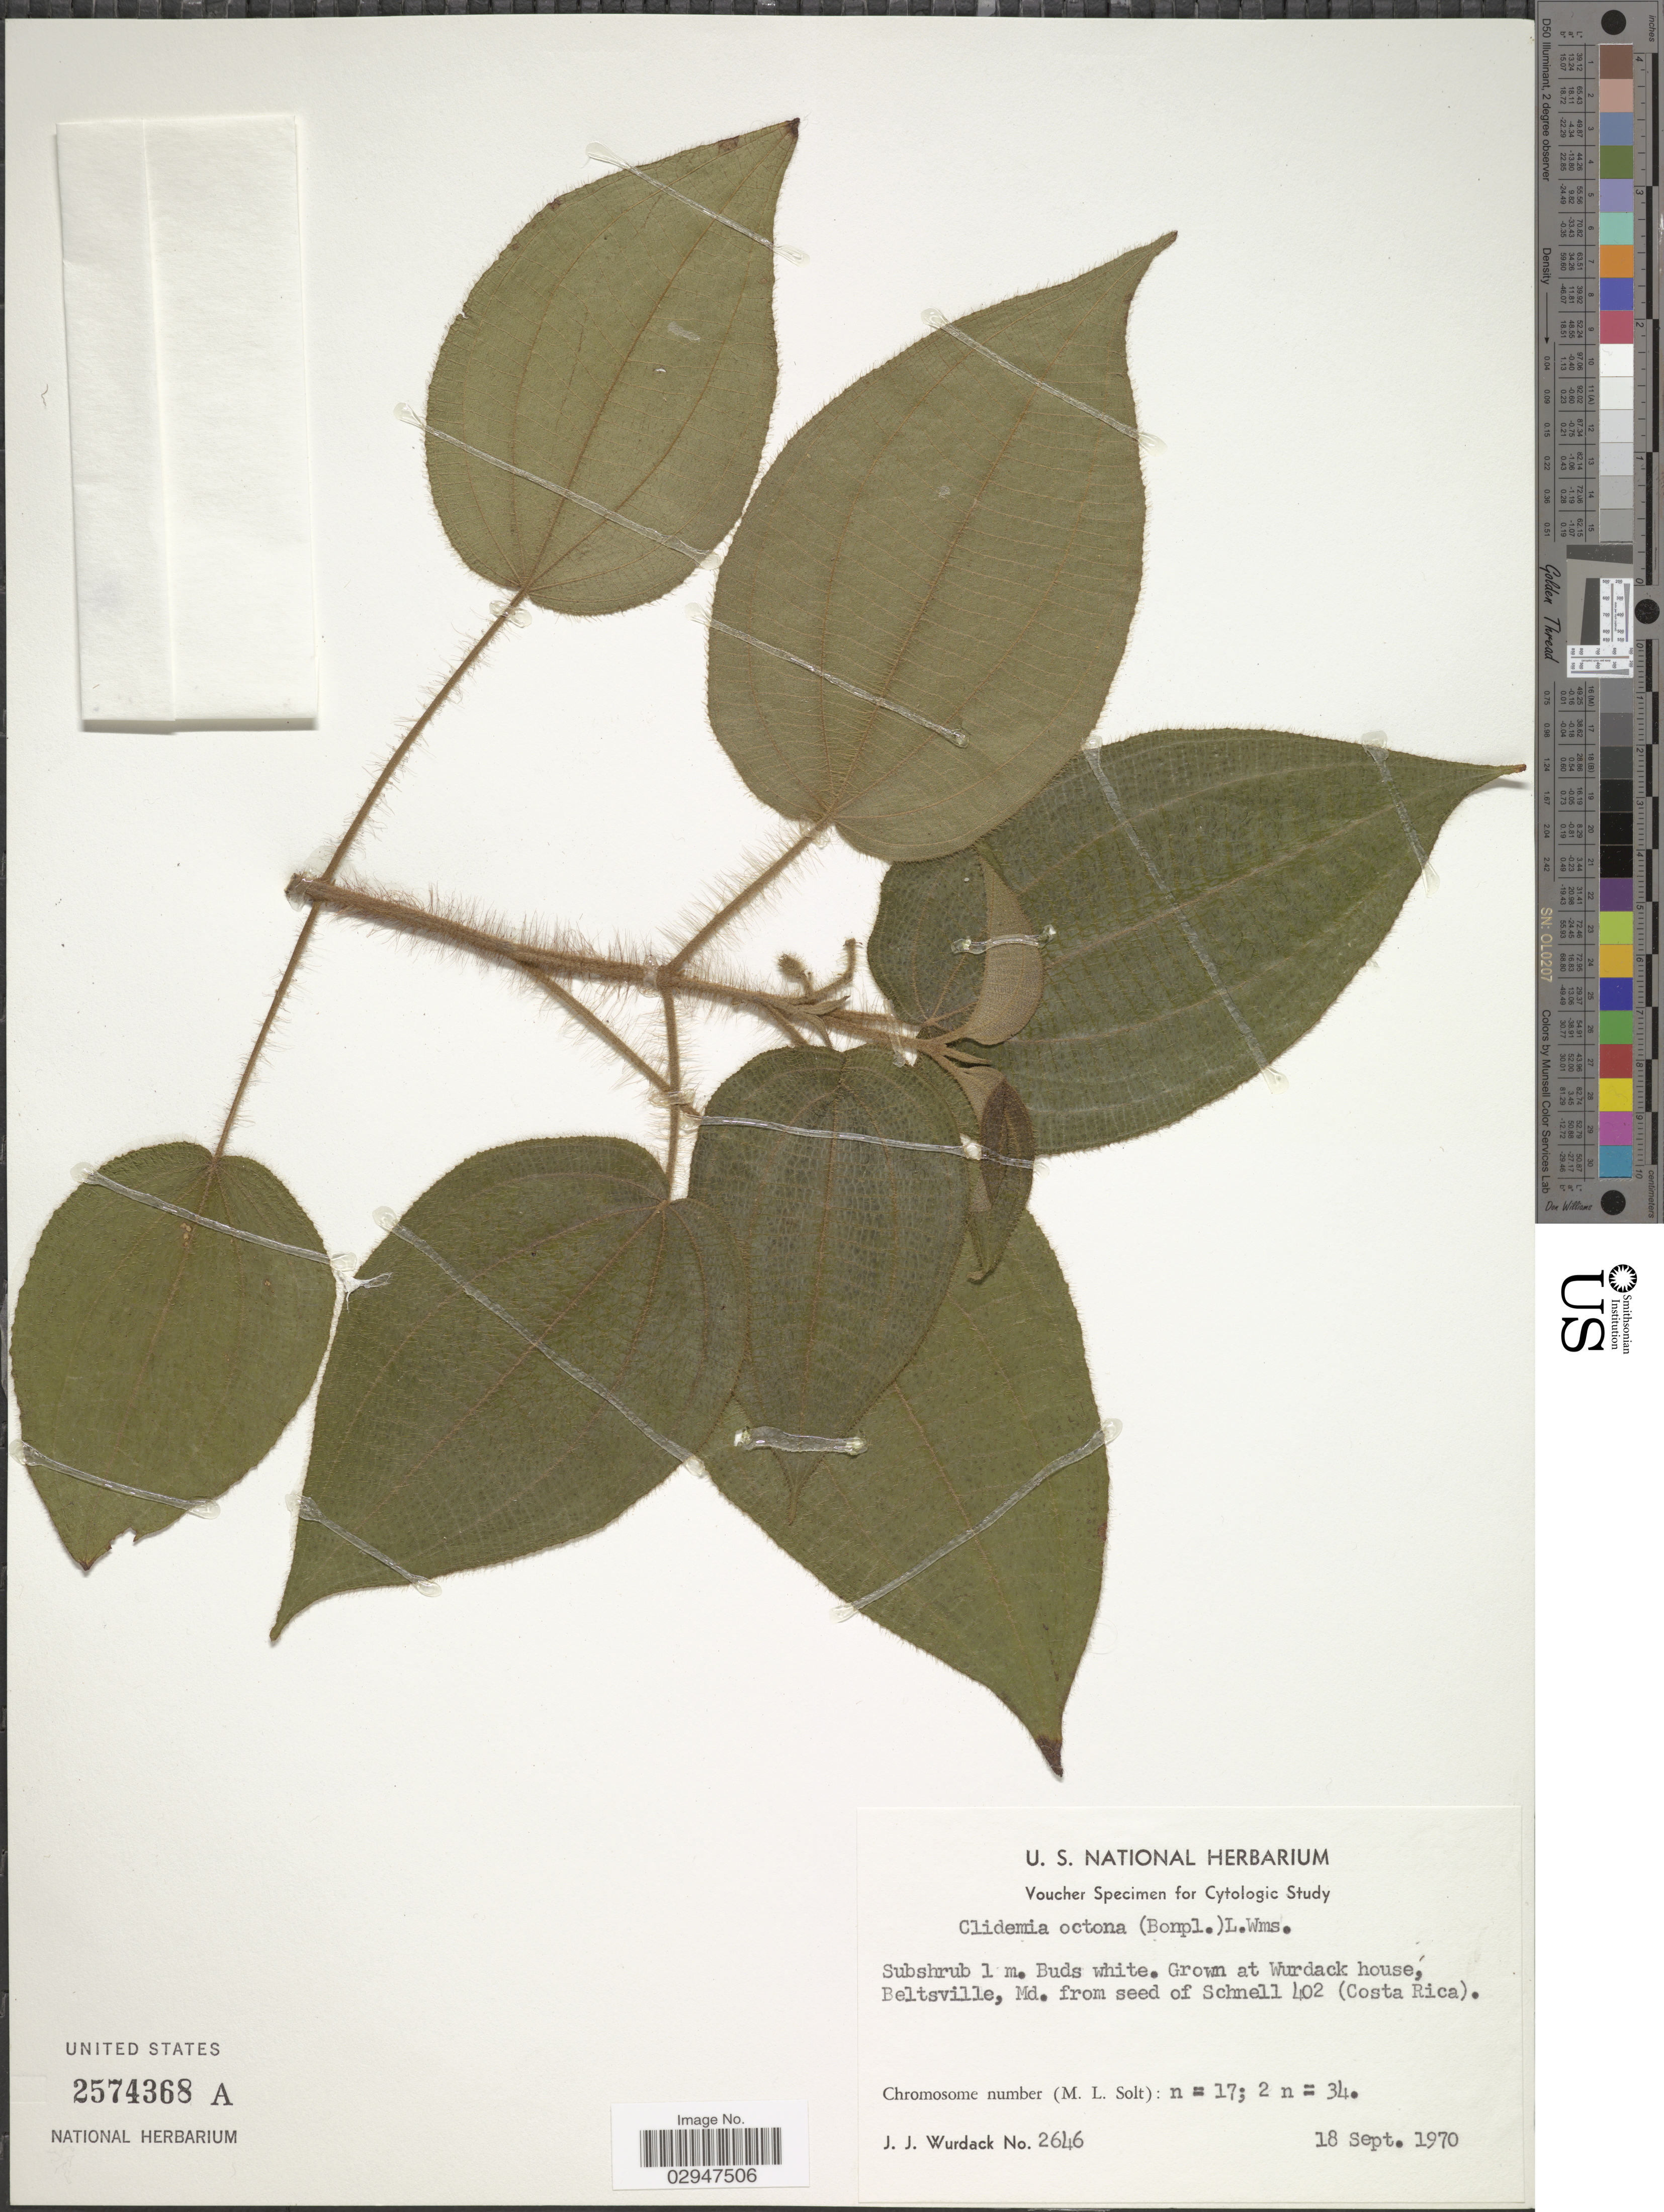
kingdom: Plantae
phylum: Tracheophyta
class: Magnoliopsida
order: Myrtales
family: Melastomataceae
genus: Clidemia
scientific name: Clidemia octona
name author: (Bonpl.) L.O. Williams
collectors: J. J. Wurdack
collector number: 2646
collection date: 1970-09-18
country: United States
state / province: Maryland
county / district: Prince George's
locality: Wurdack house, Beltsville, Md.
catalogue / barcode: US 2574368A